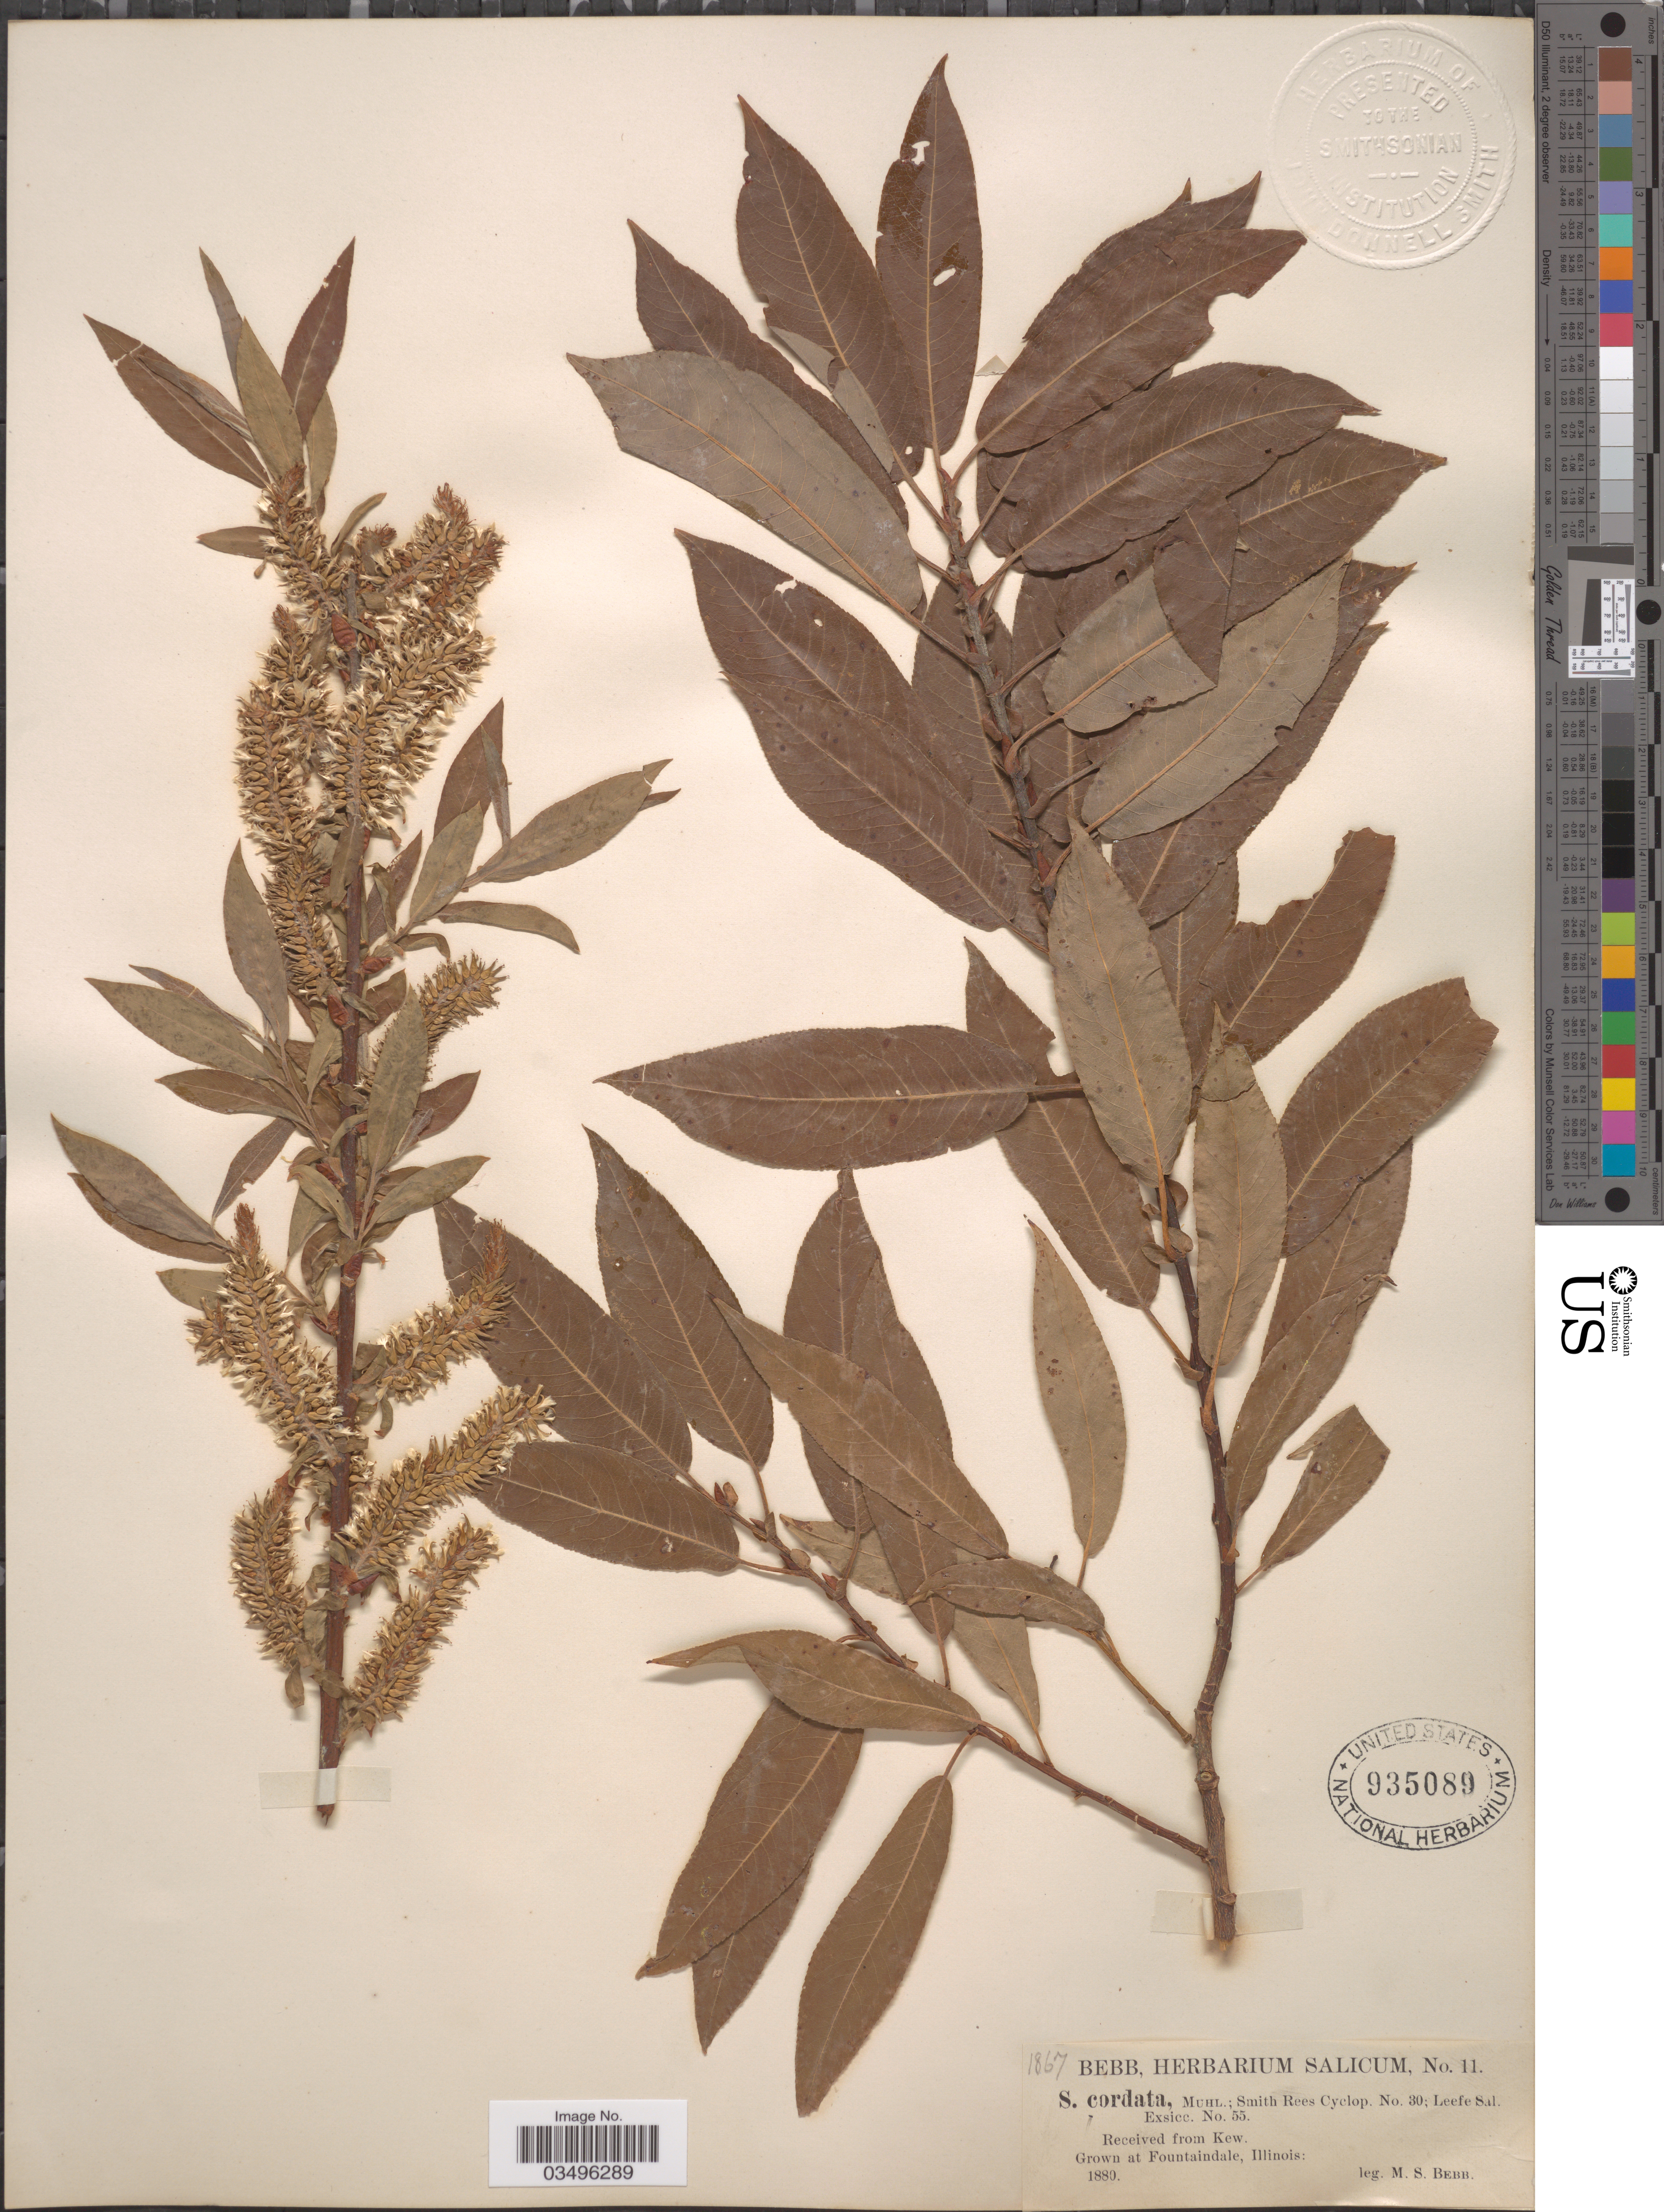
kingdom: Plantae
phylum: Tracheophyta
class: Magnoliopsida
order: Malpighiales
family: Salicaceae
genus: Salix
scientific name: Salix cordata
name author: Michx.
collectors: M. Bebb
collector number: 11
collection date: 1880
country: United States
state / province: Illinois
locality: Grown at Fountaindale.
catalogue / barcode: US 935089